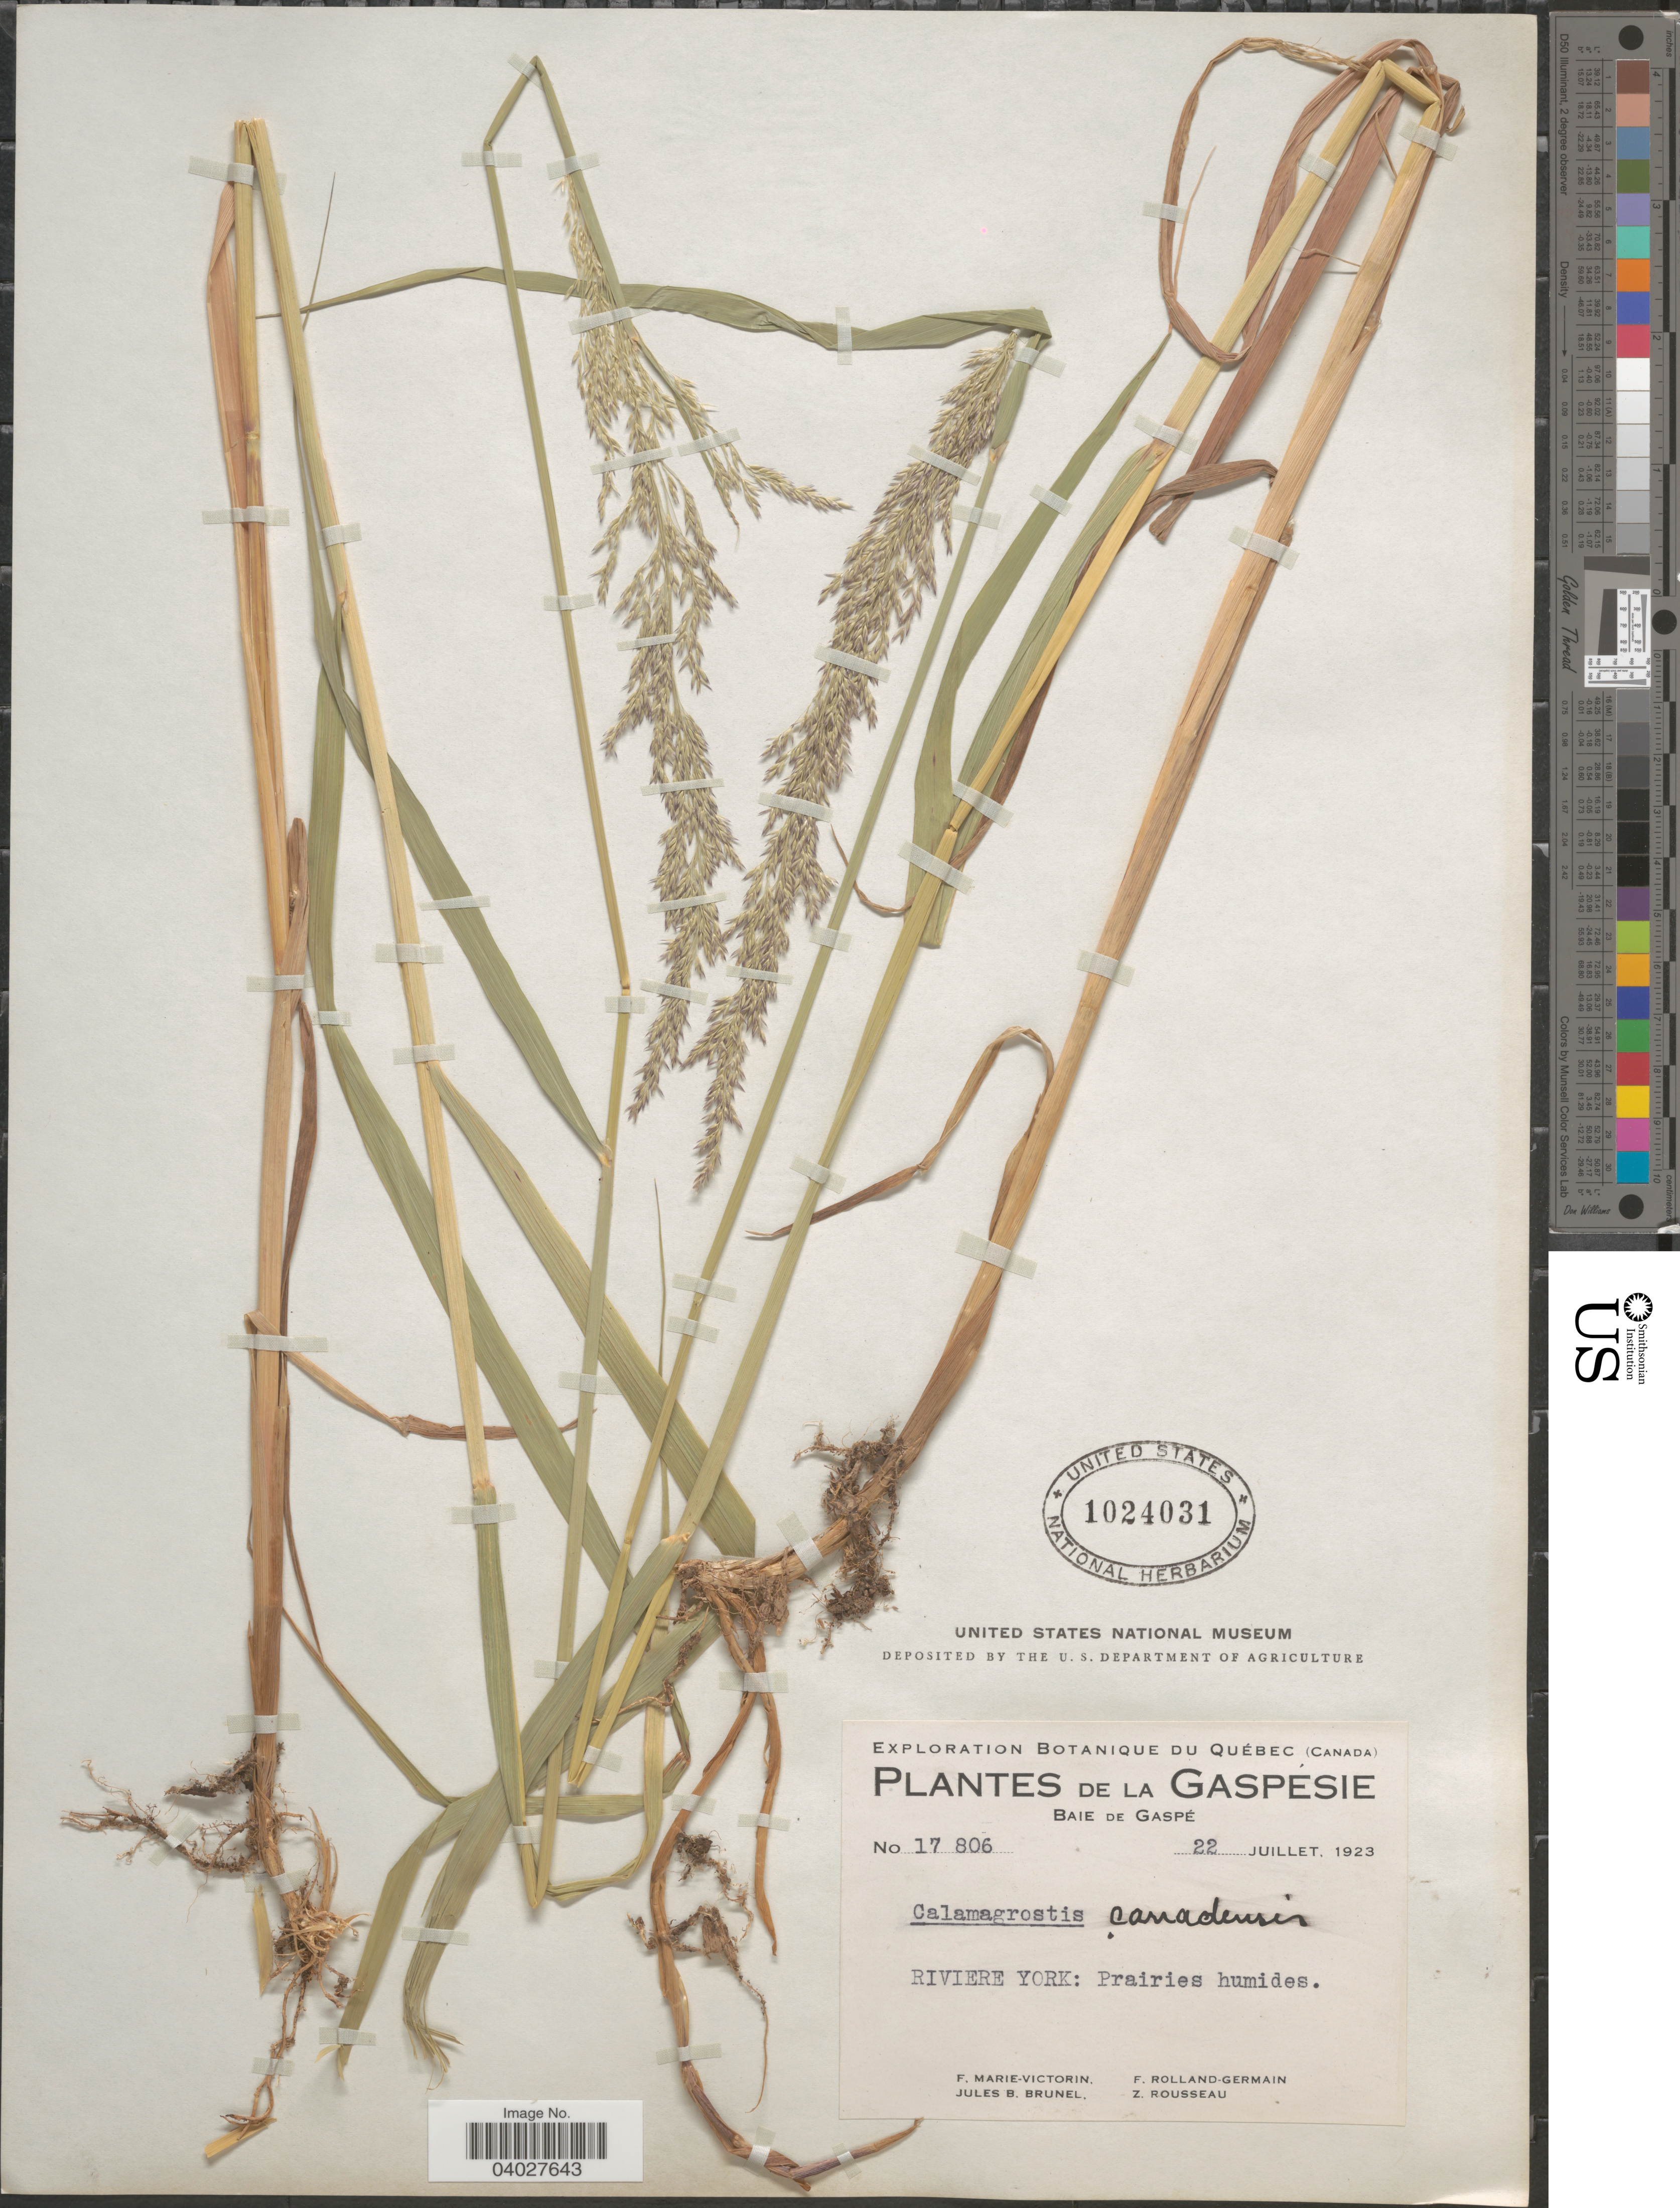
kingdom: Plantae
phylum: Tracheophyta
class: Liliopsida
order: Poales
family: Poaceae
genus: Calamagrostis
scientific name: Calamagrostis canadensis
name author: (Michx.) P. Beauv.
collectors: F. Marie-Victorin, Rolland-Germain, J. Brunel & Z. Rousseau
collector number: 17806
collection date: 1923-07-22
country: Canada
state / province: Quebec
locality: La Gaspésie. Baie de Gaspé. Riviere York: Prairies humides.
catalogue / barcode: US 1024031